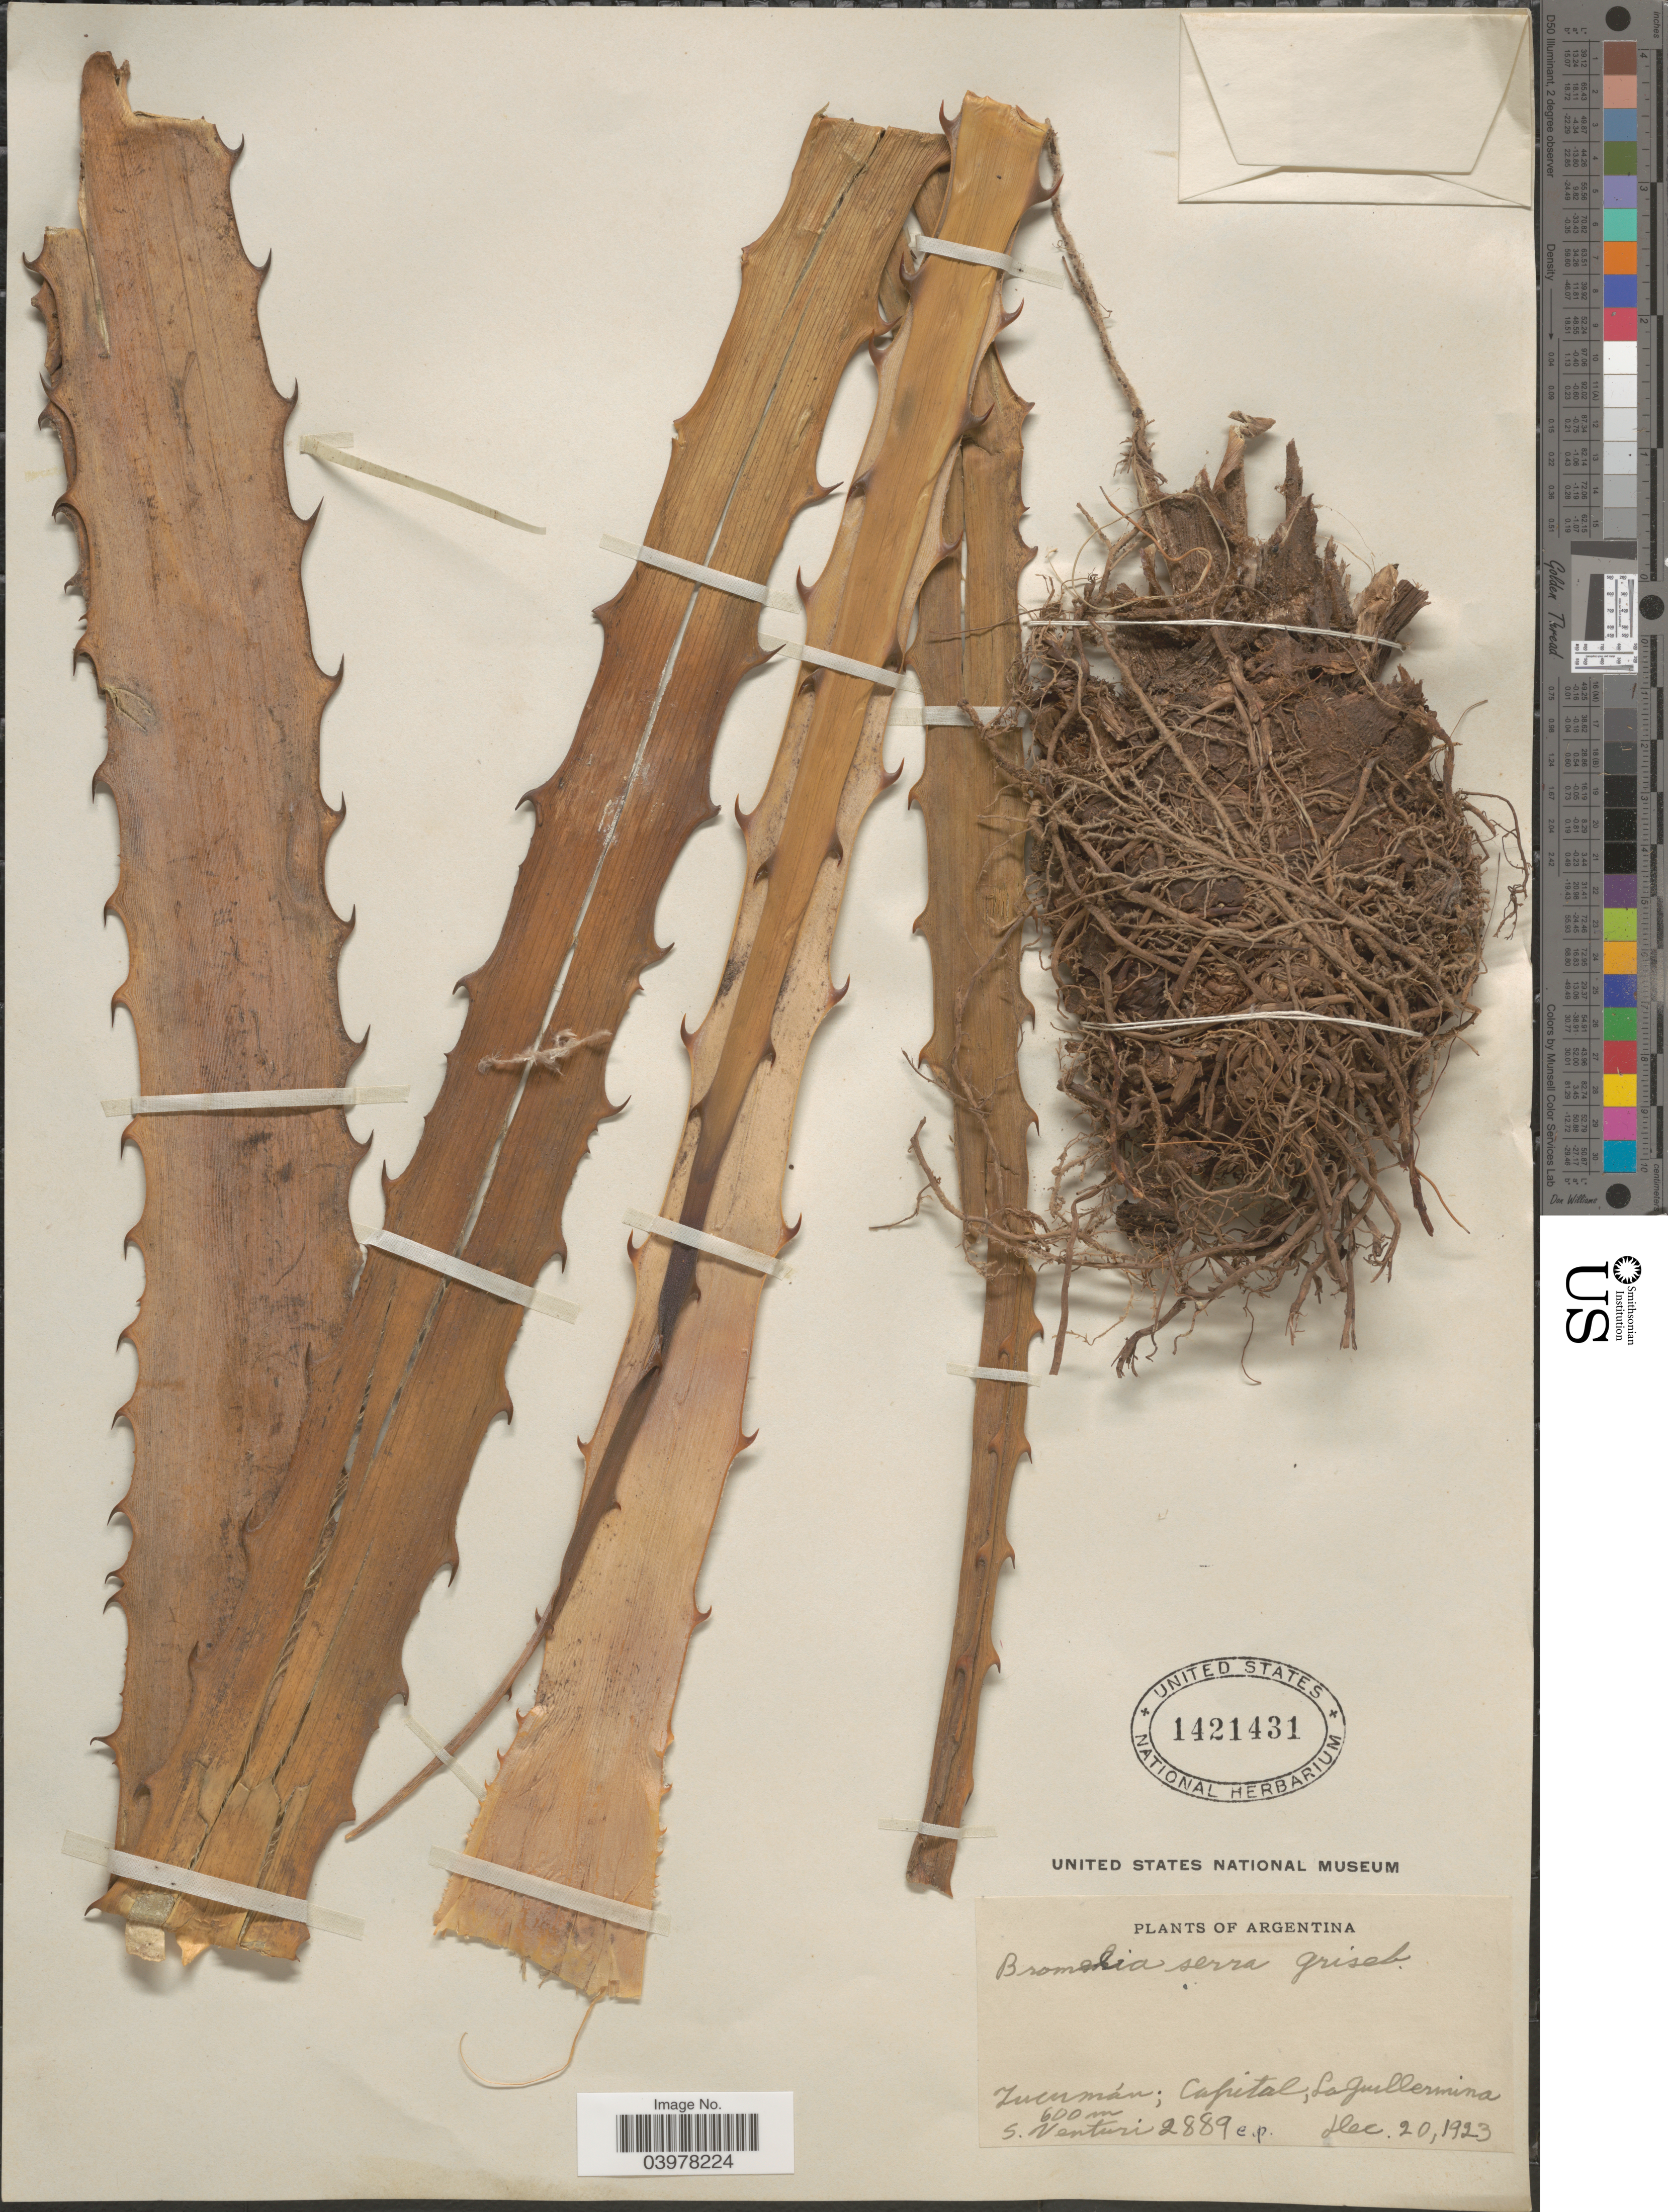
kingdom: Plantae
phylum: Tracheophyta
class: Liliopsida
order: Poales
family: Bromeliaceae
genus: Bromelia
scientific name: Bromelia serra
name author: Griseb.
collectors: S. Venturi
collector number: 2889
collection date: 1923-12-20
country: Argentina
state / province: Tucuman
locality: Capital, La Guillermina.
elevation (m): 600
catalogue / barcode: US 1421431